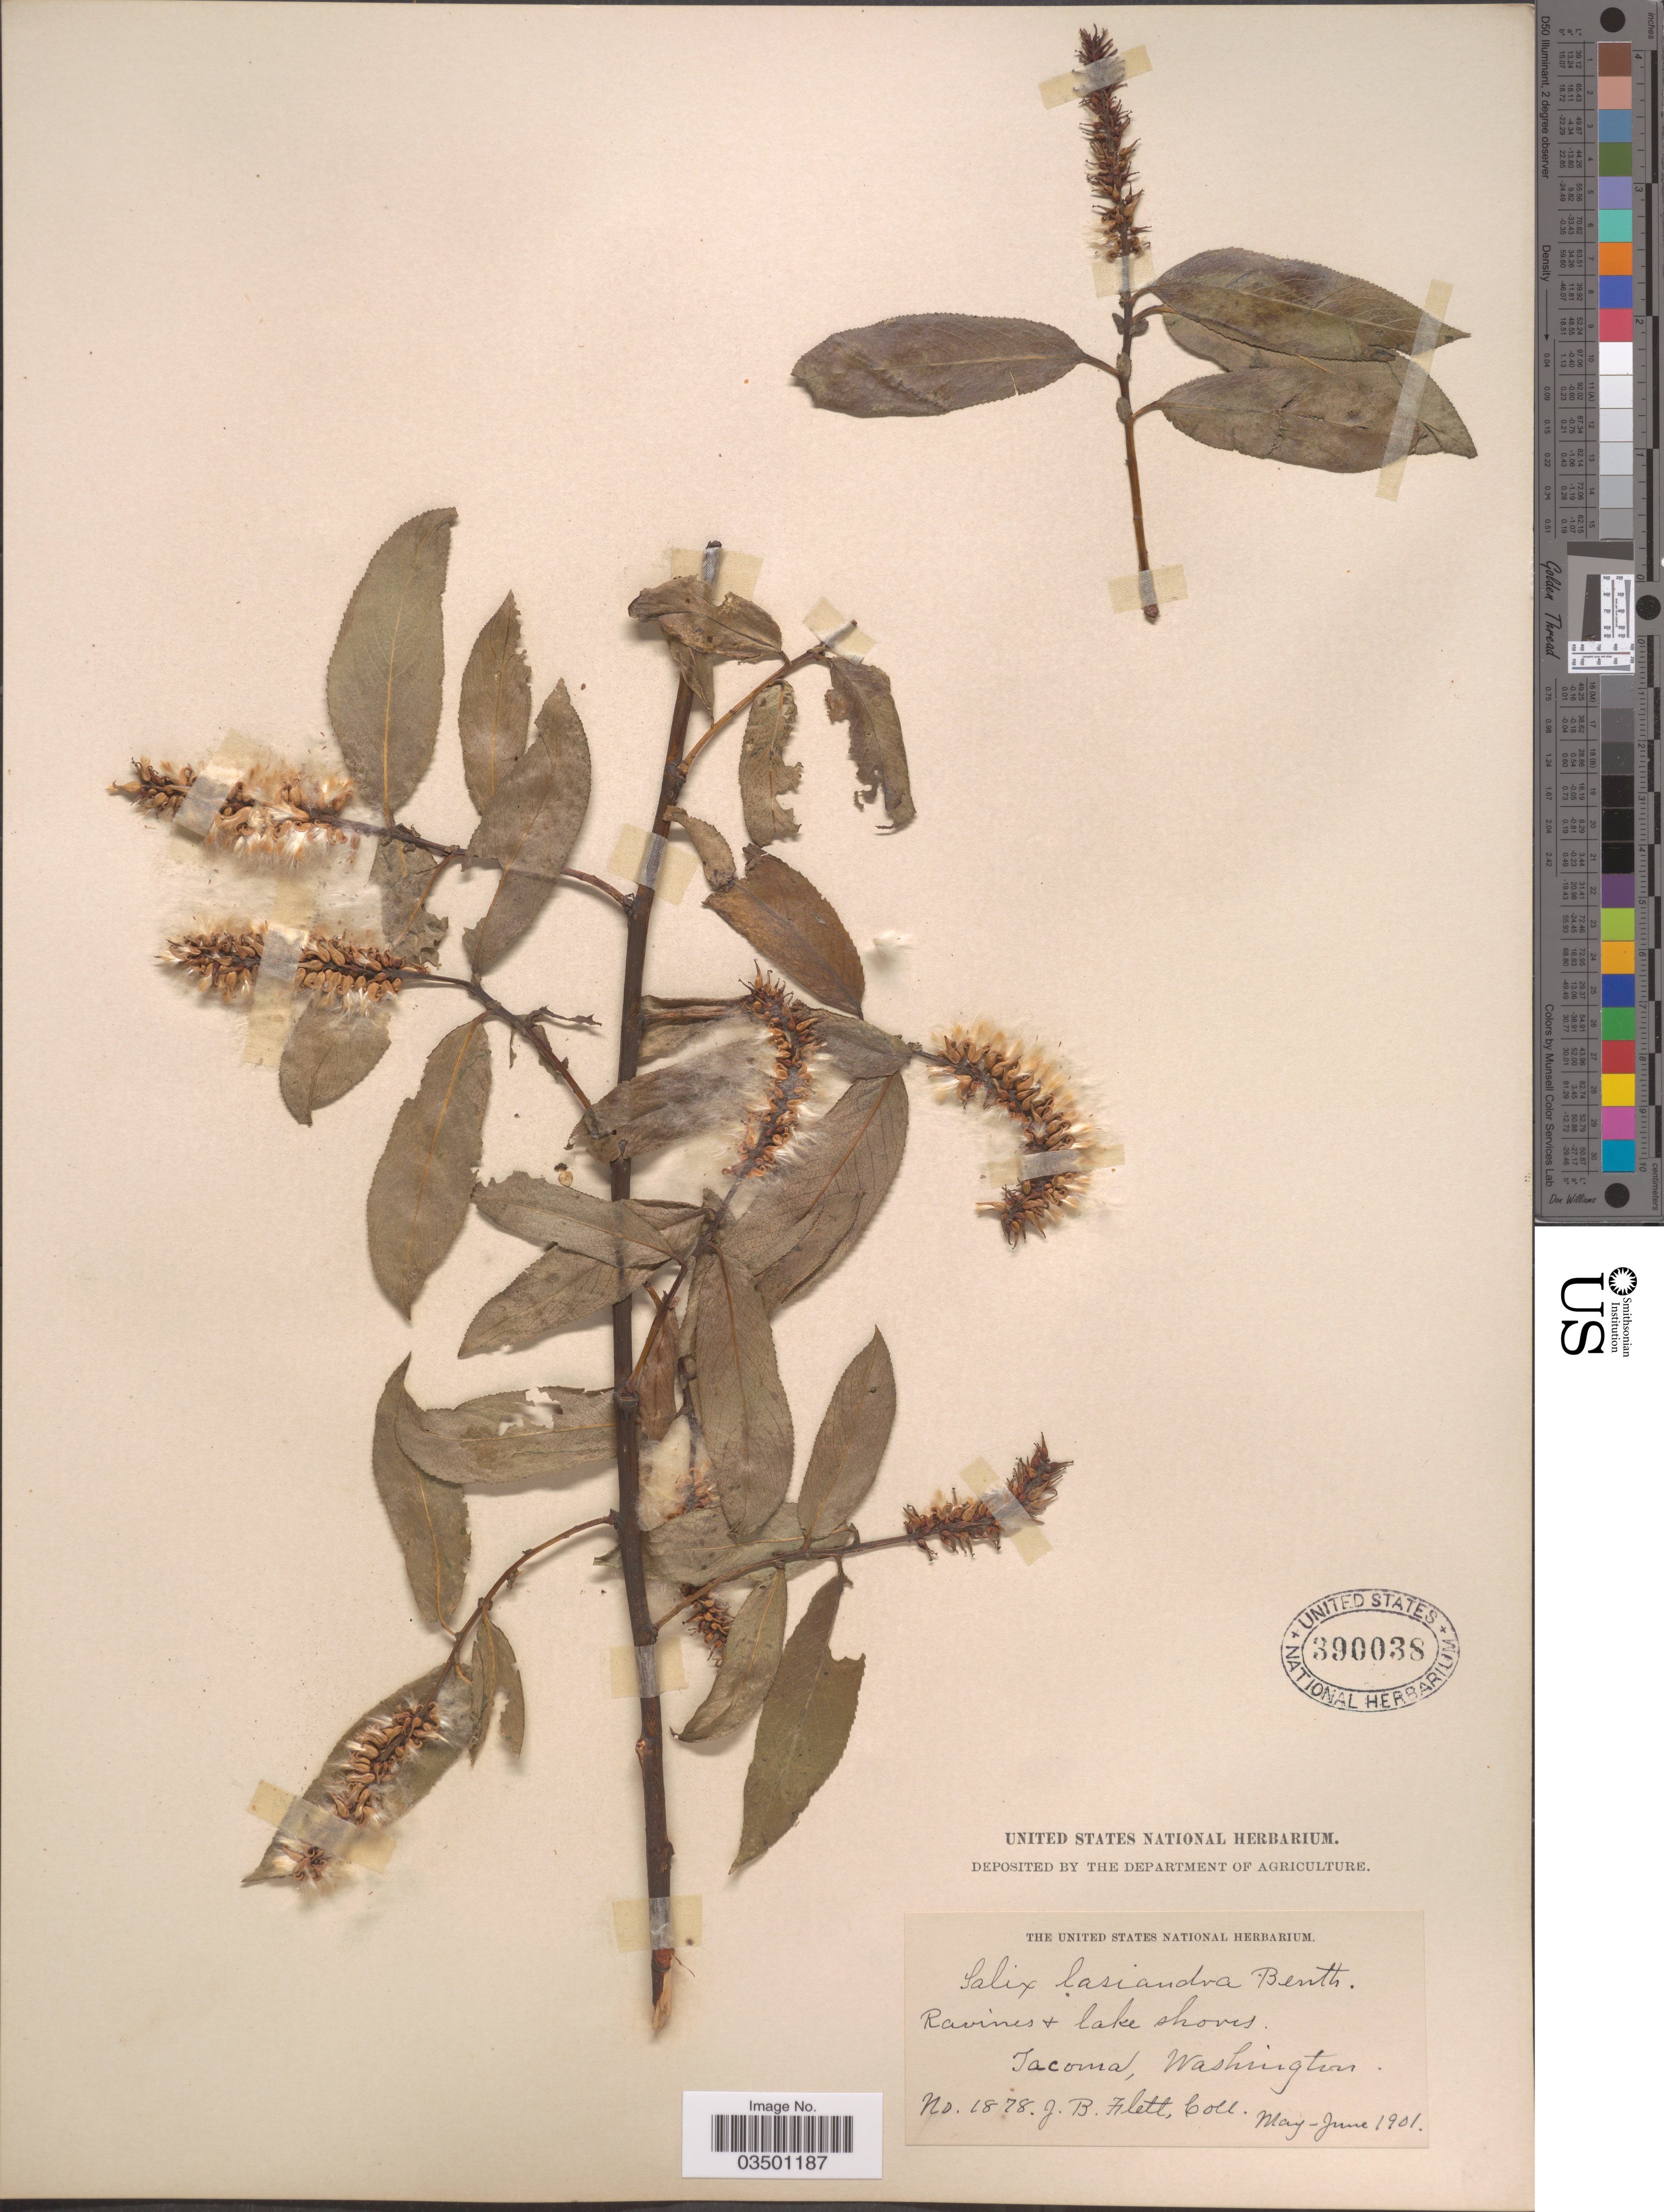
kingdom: Plantae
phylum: Tracheophyta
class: Magnoliopsida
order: Malpighiales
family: Salicaceae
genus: Salix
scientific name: Salix lasiandra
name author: Benth.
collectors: J. Flett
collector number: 1878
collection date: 1901-05/1901-06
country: United States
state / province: Washington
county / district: Pierce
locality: Tacoma.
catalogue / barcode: US 390038